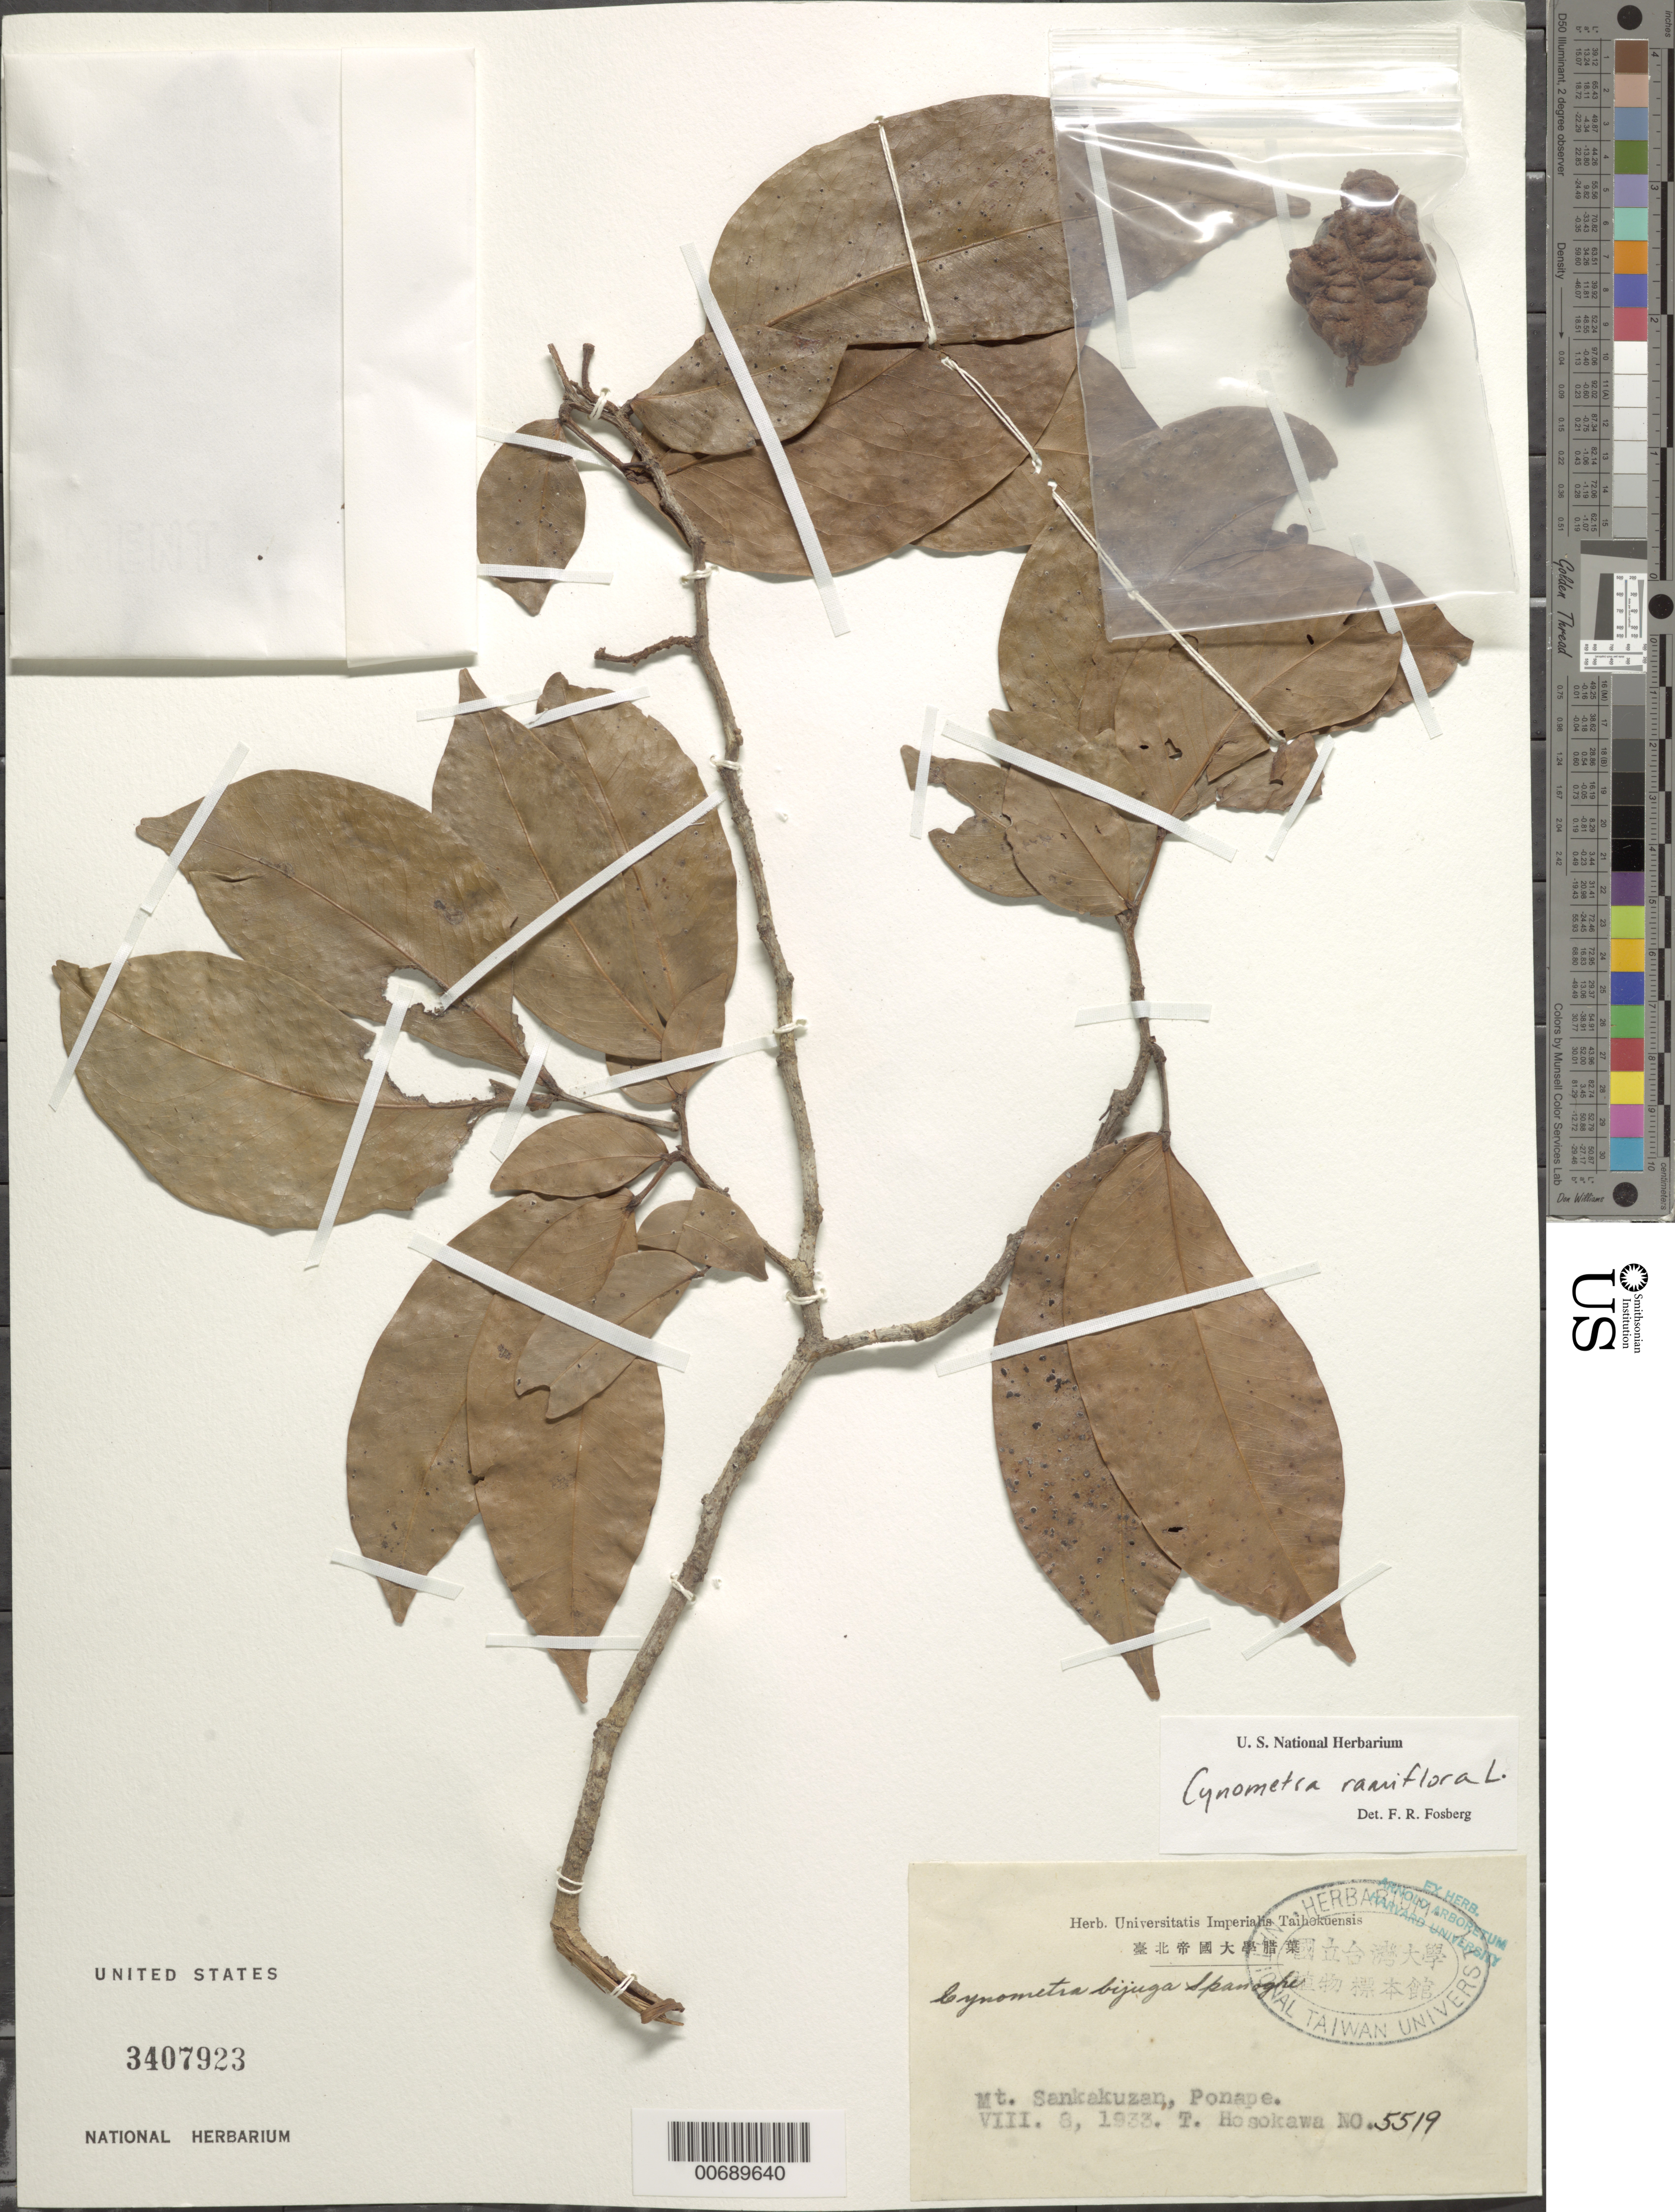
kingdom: Plantae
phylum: Tracheophyta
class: Magnoliopsida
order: Fabales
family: Fabaceae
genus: Cynometra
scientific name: Cynometra ramiflora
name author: L.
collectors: T. Hosokawa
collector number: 5519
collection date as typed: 08 Aug 1933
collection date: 1933-08-08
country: Micronesia, Federated States of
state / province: Pohnpei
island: Pohnpei [Ponape]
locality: Ponape, Mt. Sankakuzan.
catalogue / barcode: US 3407923